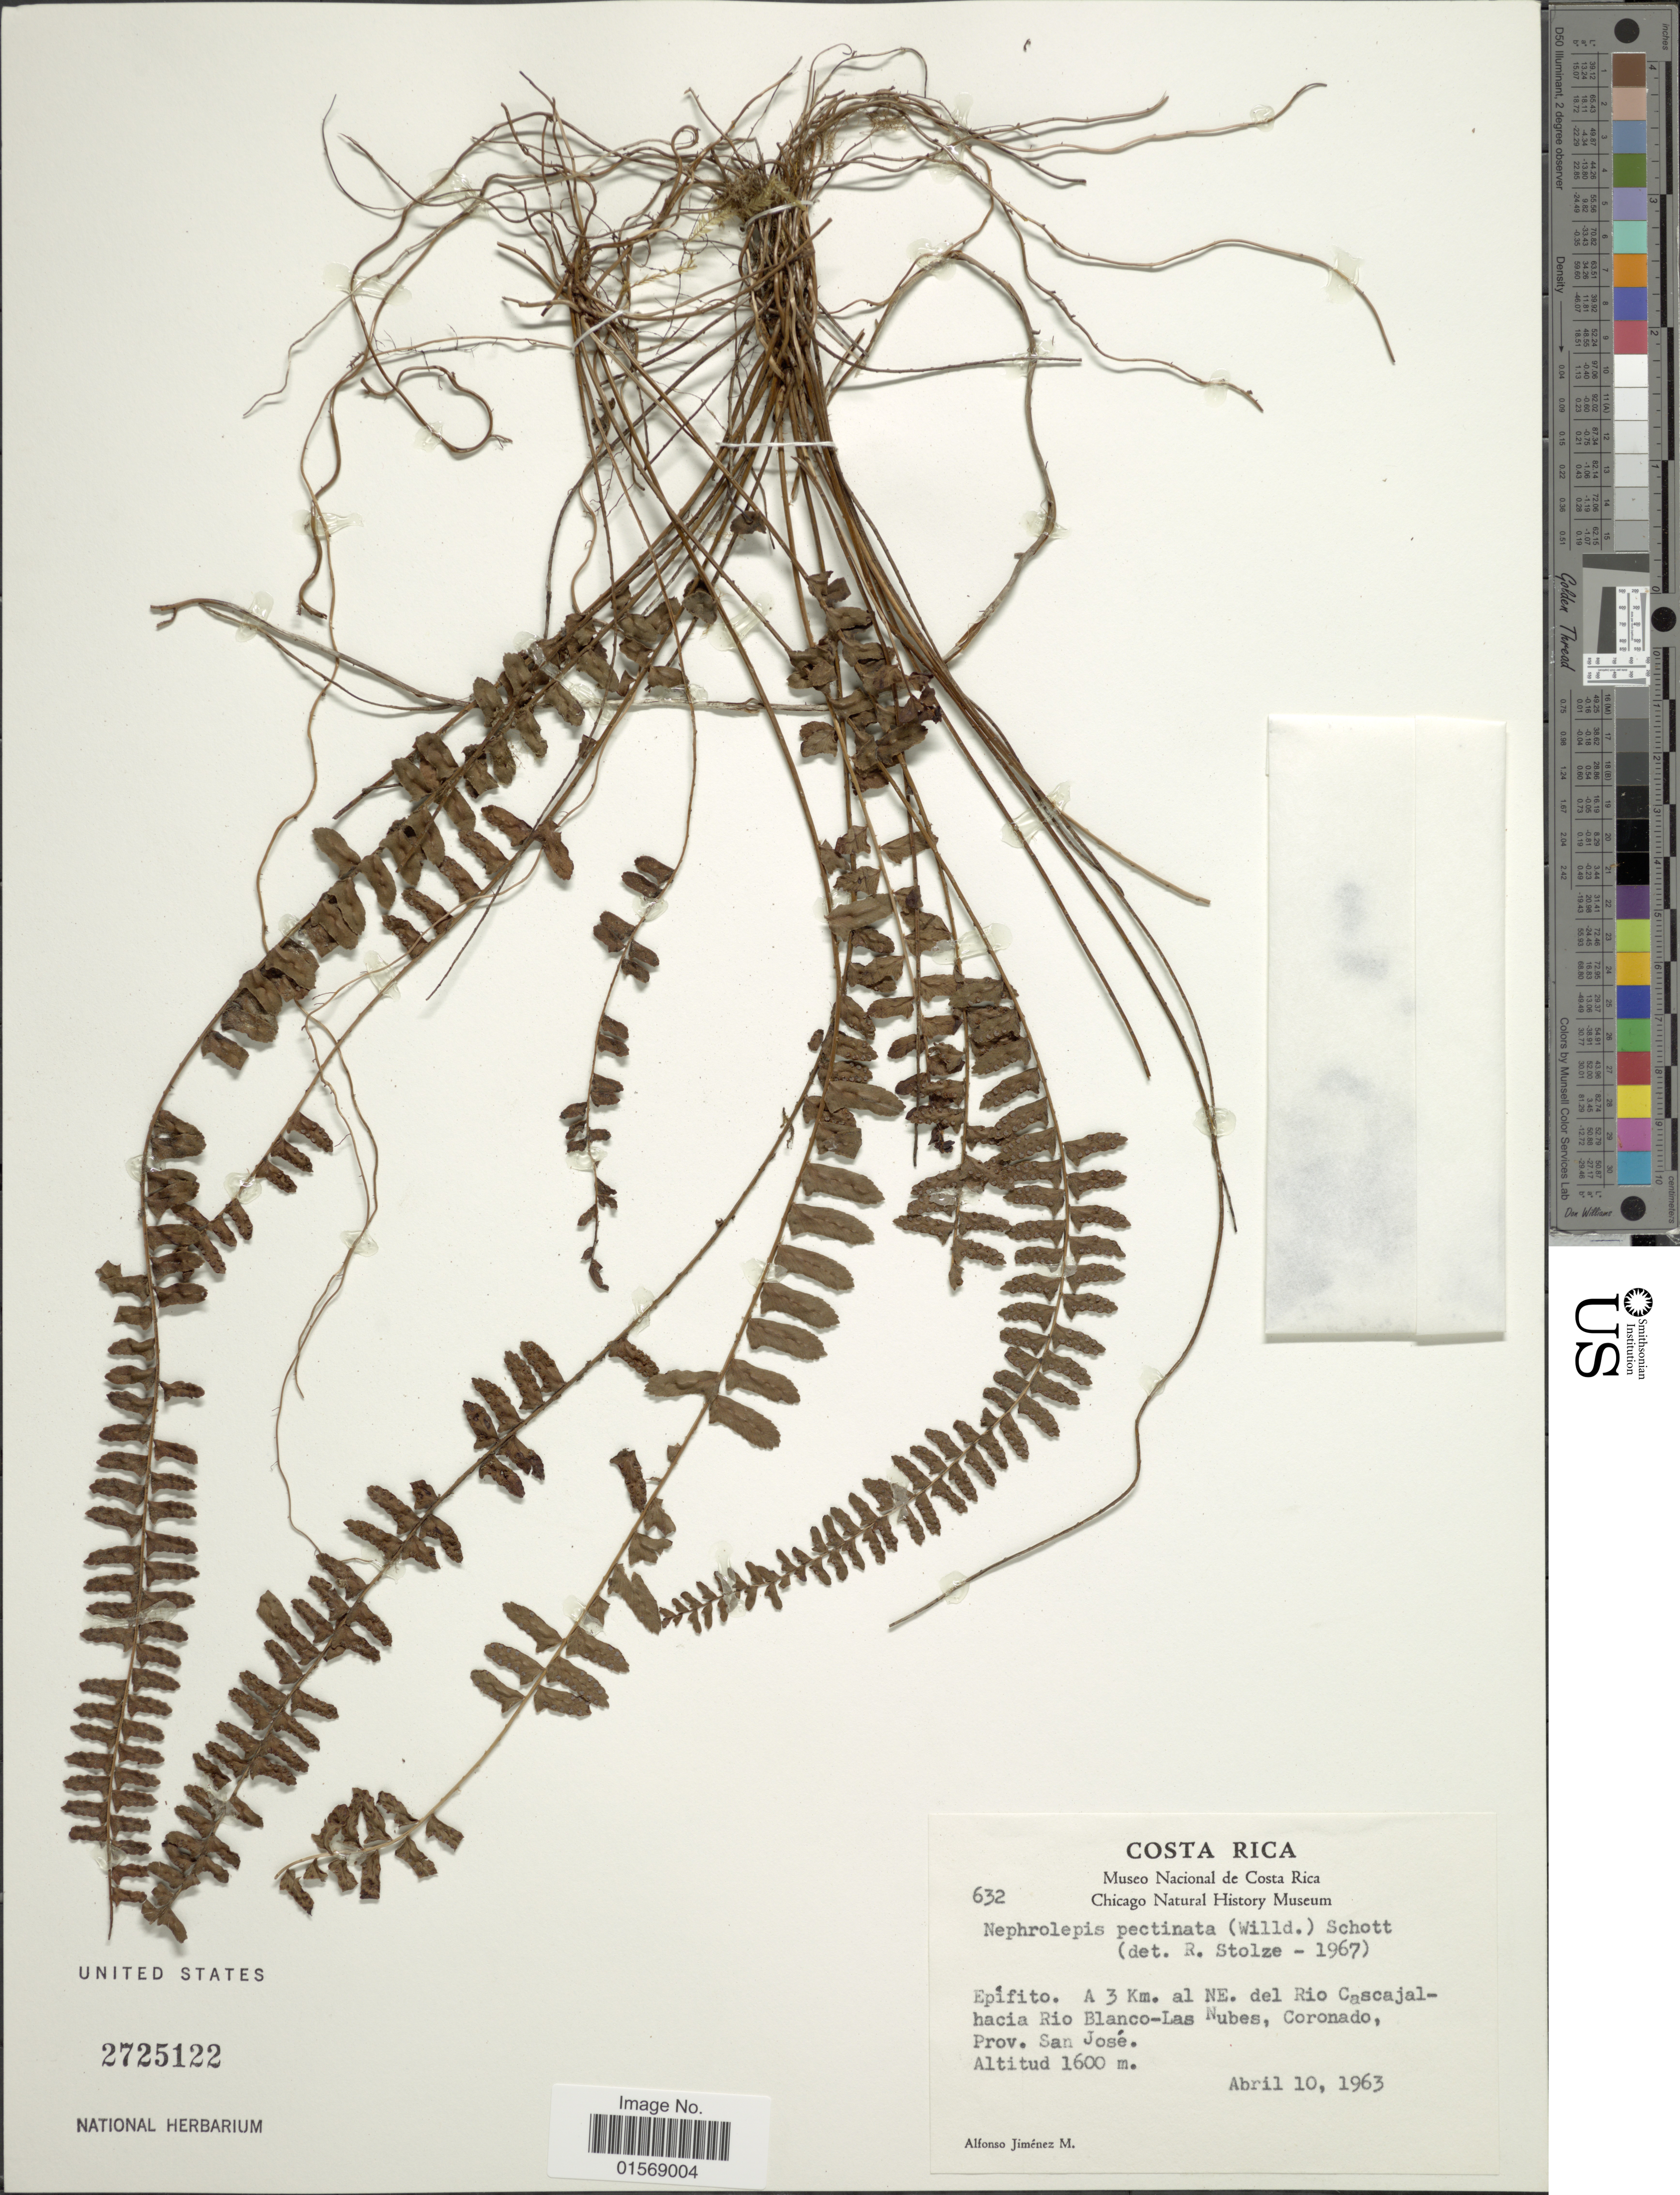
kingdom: Plantae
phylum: Tracheophyta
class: Polypodiopsida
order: Polypodiales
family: Nephrolepidaceae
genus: Nephrolepis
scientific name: Nephrolepis pectinata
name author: (Willd.) Schott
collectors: A. Jimenez M.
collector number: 632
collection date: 1963-04-10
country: Costa Rica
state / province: San José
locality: Costa Rica. A 3 Km. al NE. del Rio Cascajalhacia Rio Blanco-Las Nubes, Coronado, Prov. San Jose.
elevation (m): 1600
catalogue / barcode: US 2725122